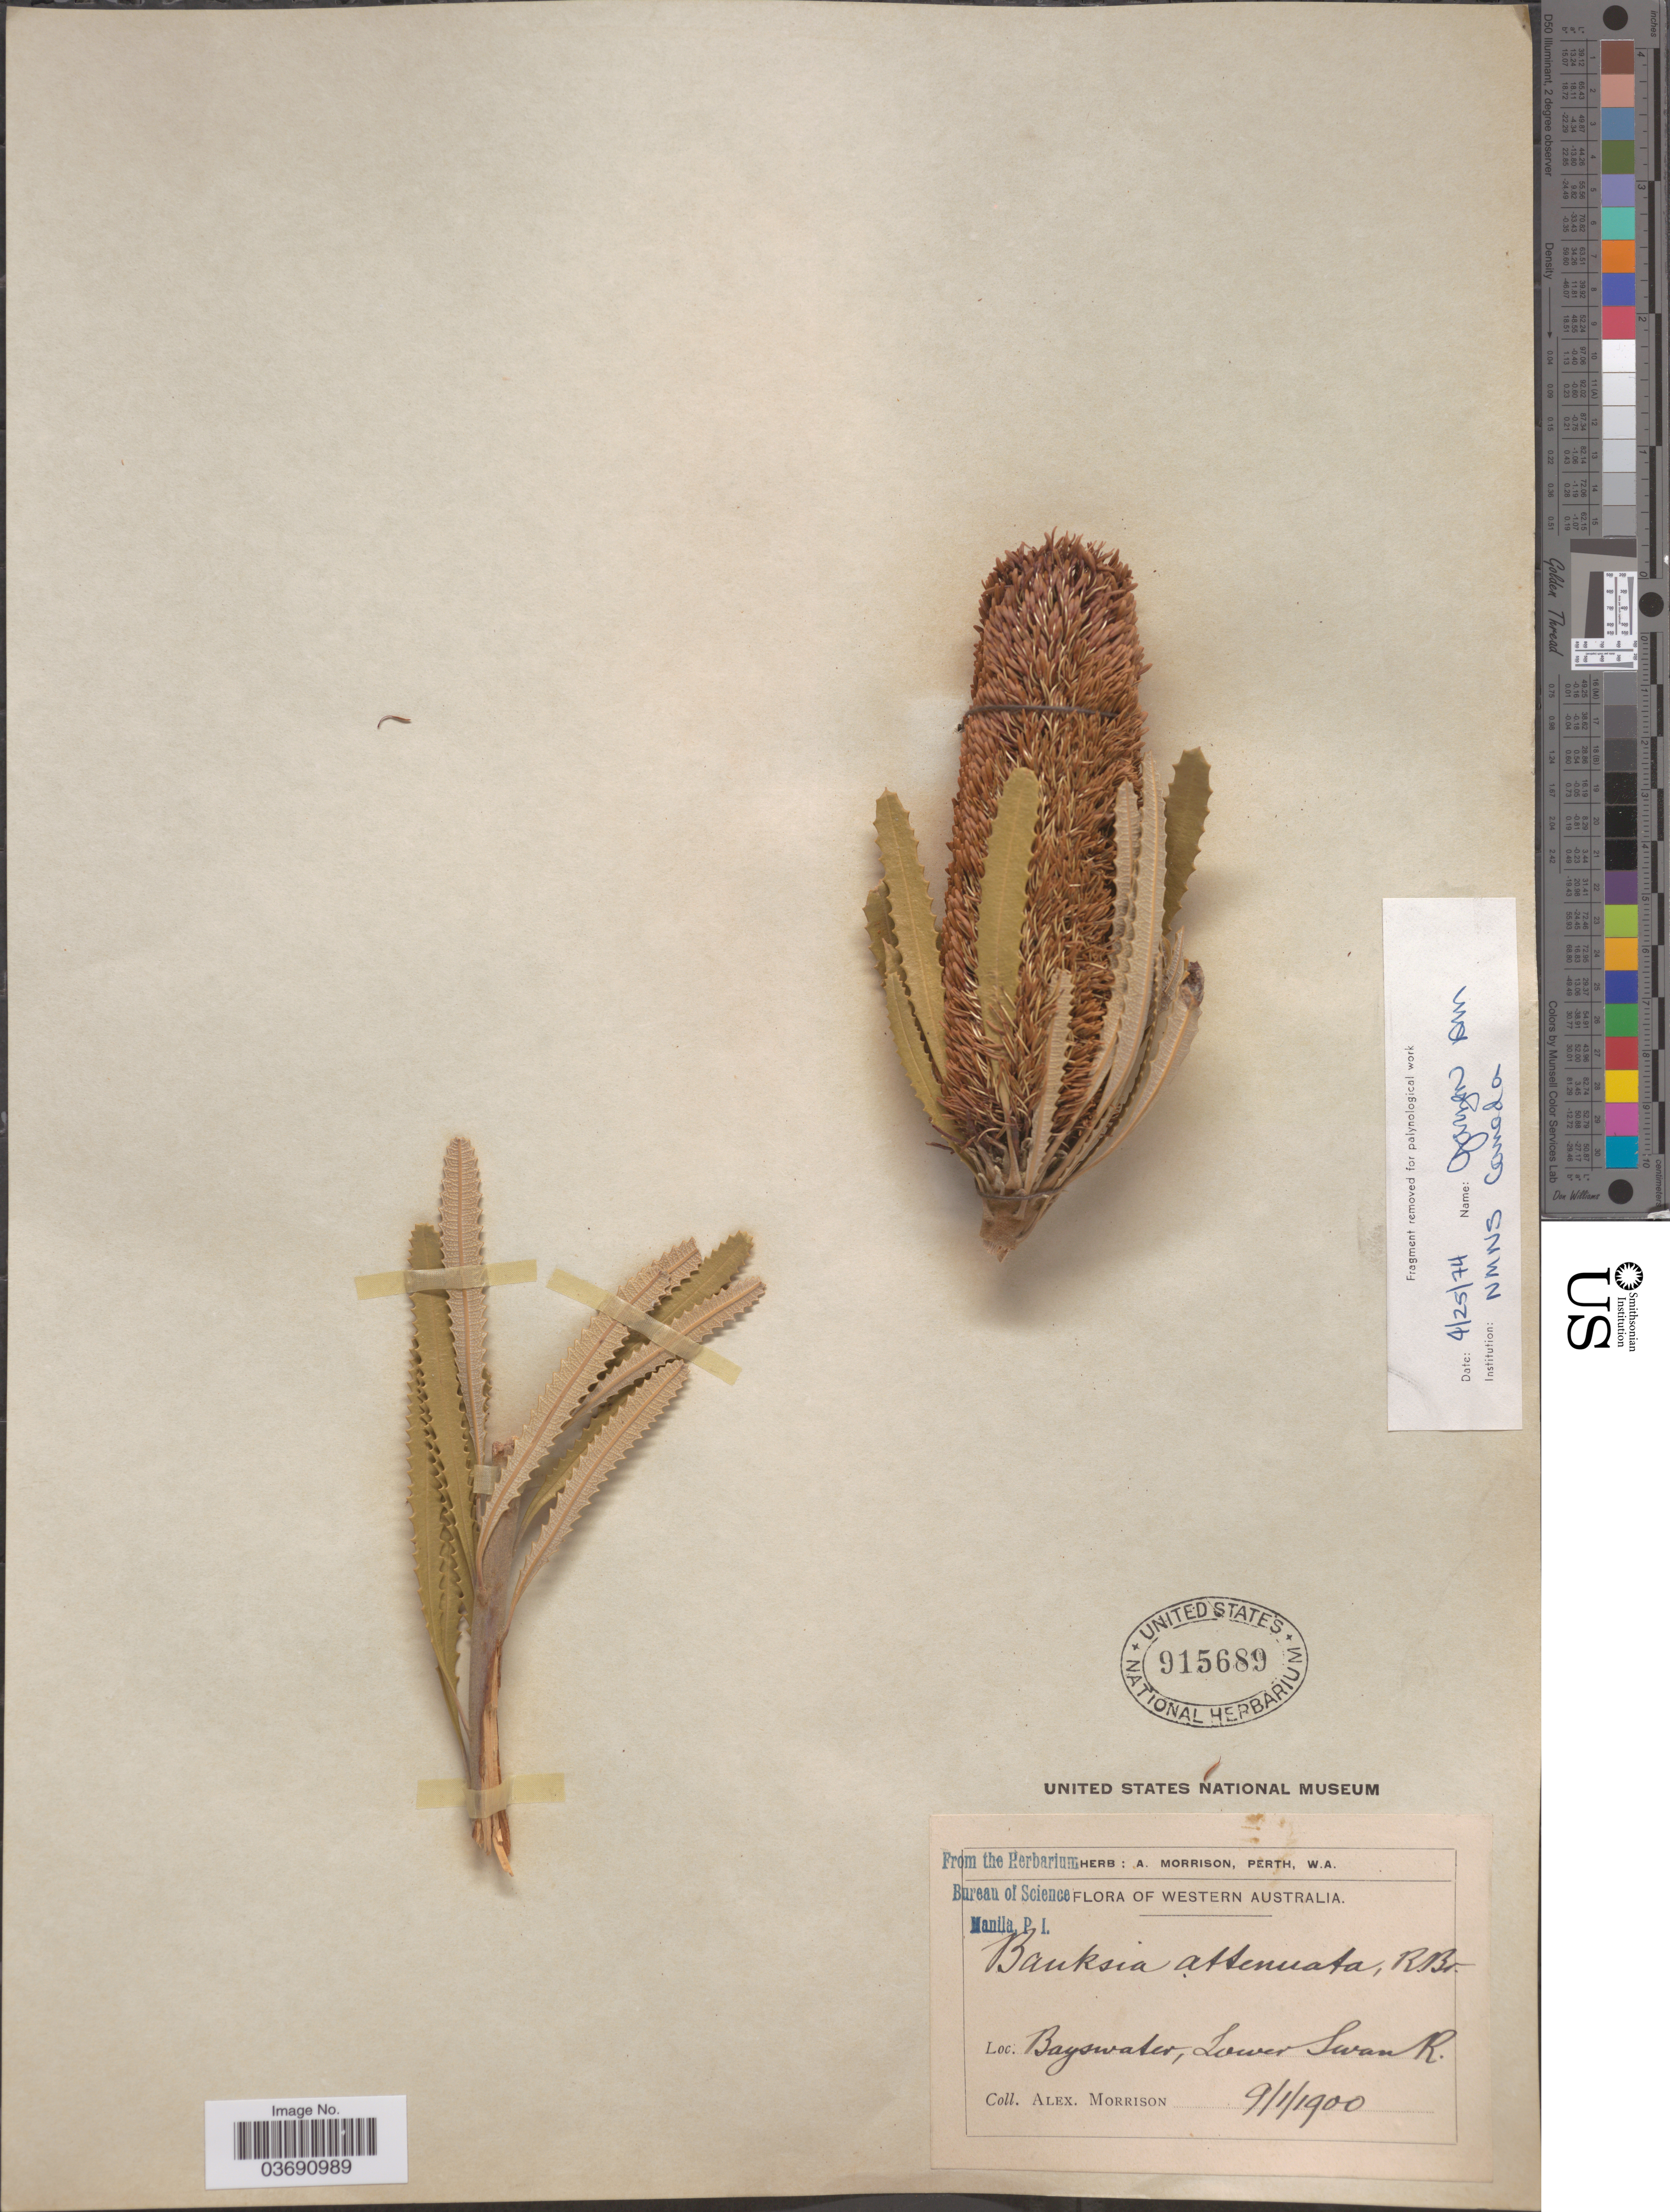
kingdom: Plantae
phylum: Tracheophyta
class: Magnoliopsida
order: Proteales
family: Proteaceae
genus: Banksia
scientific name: Banksia attenuata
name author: R. Br.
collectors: A. Morrison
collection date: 1900-01-09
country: Australia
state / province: Western Australia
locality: Bayswater, Lower Swan R.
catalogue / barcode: US 915689